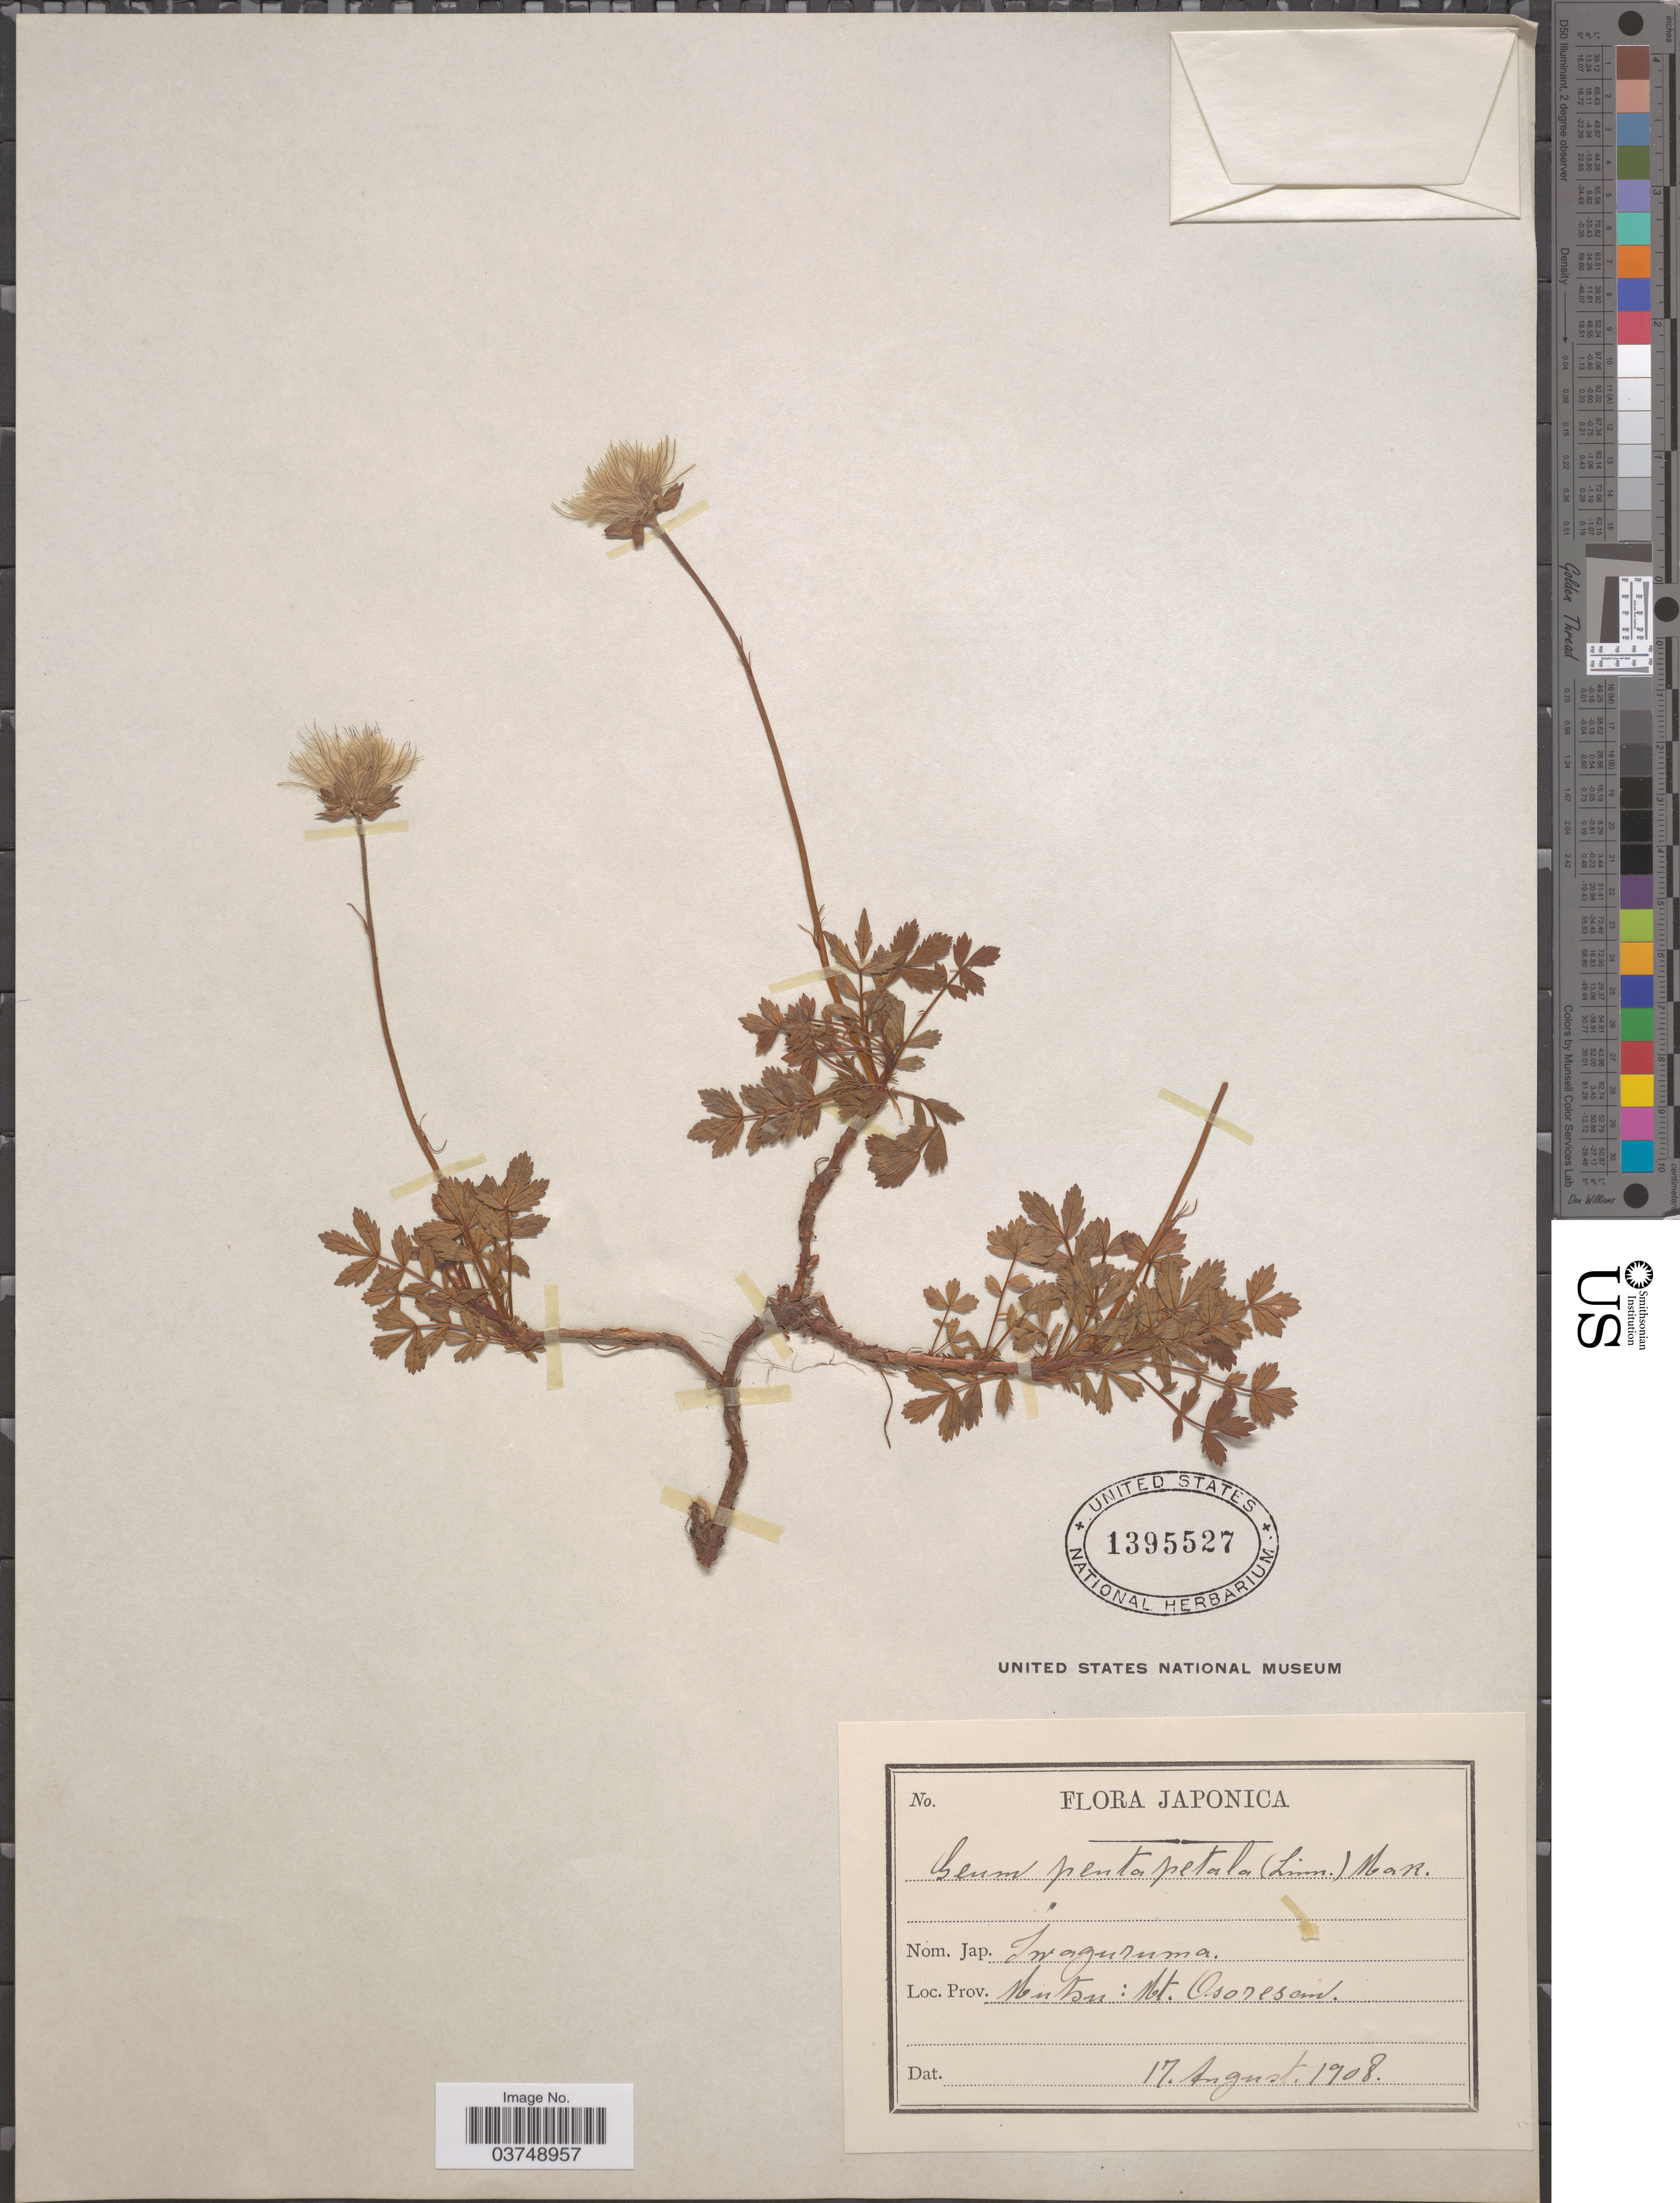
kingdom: Plantae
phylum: Tracheophyta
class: Magnoliopsida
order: Rosales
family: Rosaceae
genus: Sieversia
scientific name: Sieversia pentapetala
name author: (L.) Greene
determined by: Strong, Mark T., (BOT), Smithsonian Institution - National Museum of Natural History (UNITED STATES)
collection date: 1908-08-17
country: Japan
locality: Prov. Mutsu: Mt. Osorezan.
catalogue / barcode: US 1395527